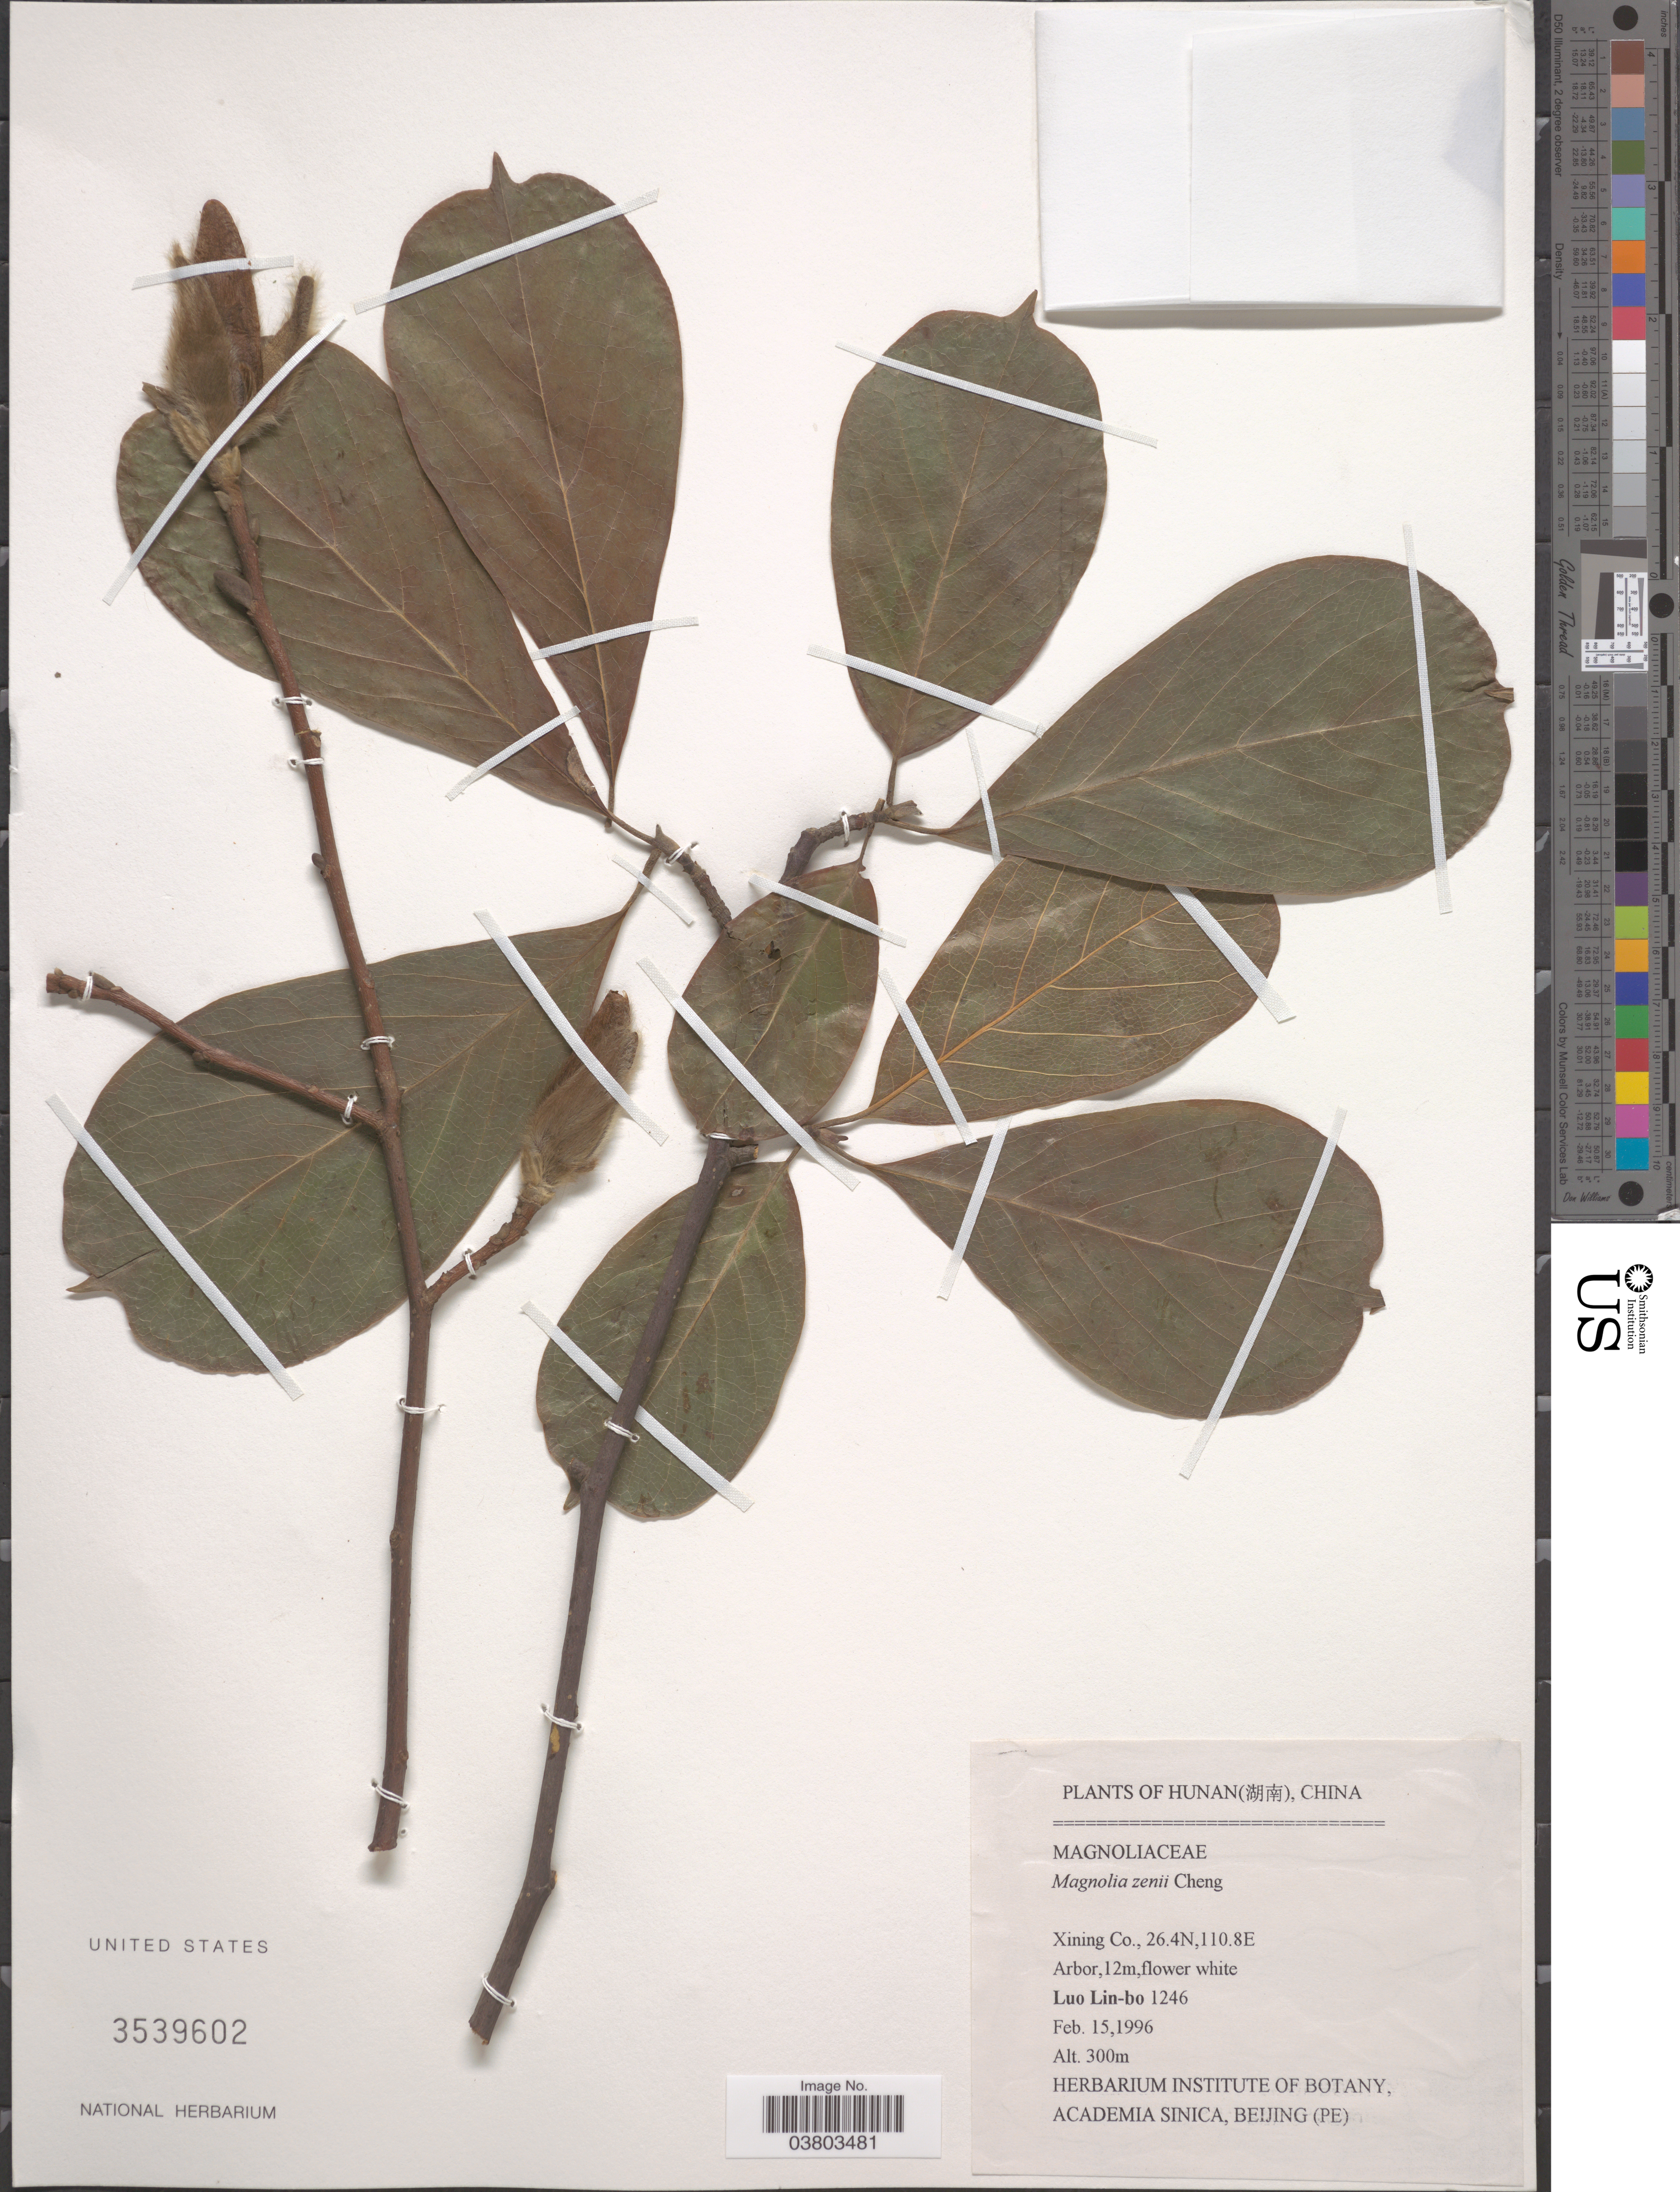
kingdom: Plantae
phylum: Tracheophyta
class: Magnoliopsida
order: Magnoliales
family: Magnoliaceae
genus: Magnolia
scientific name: Magnolia zenii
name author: W.C. Cheng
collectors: L. Lin-bo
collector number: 1246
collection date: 1996-02-15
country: China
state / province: Hunan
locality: Hunan (X). Xining Co.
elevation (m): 300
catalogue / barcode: US 3539602